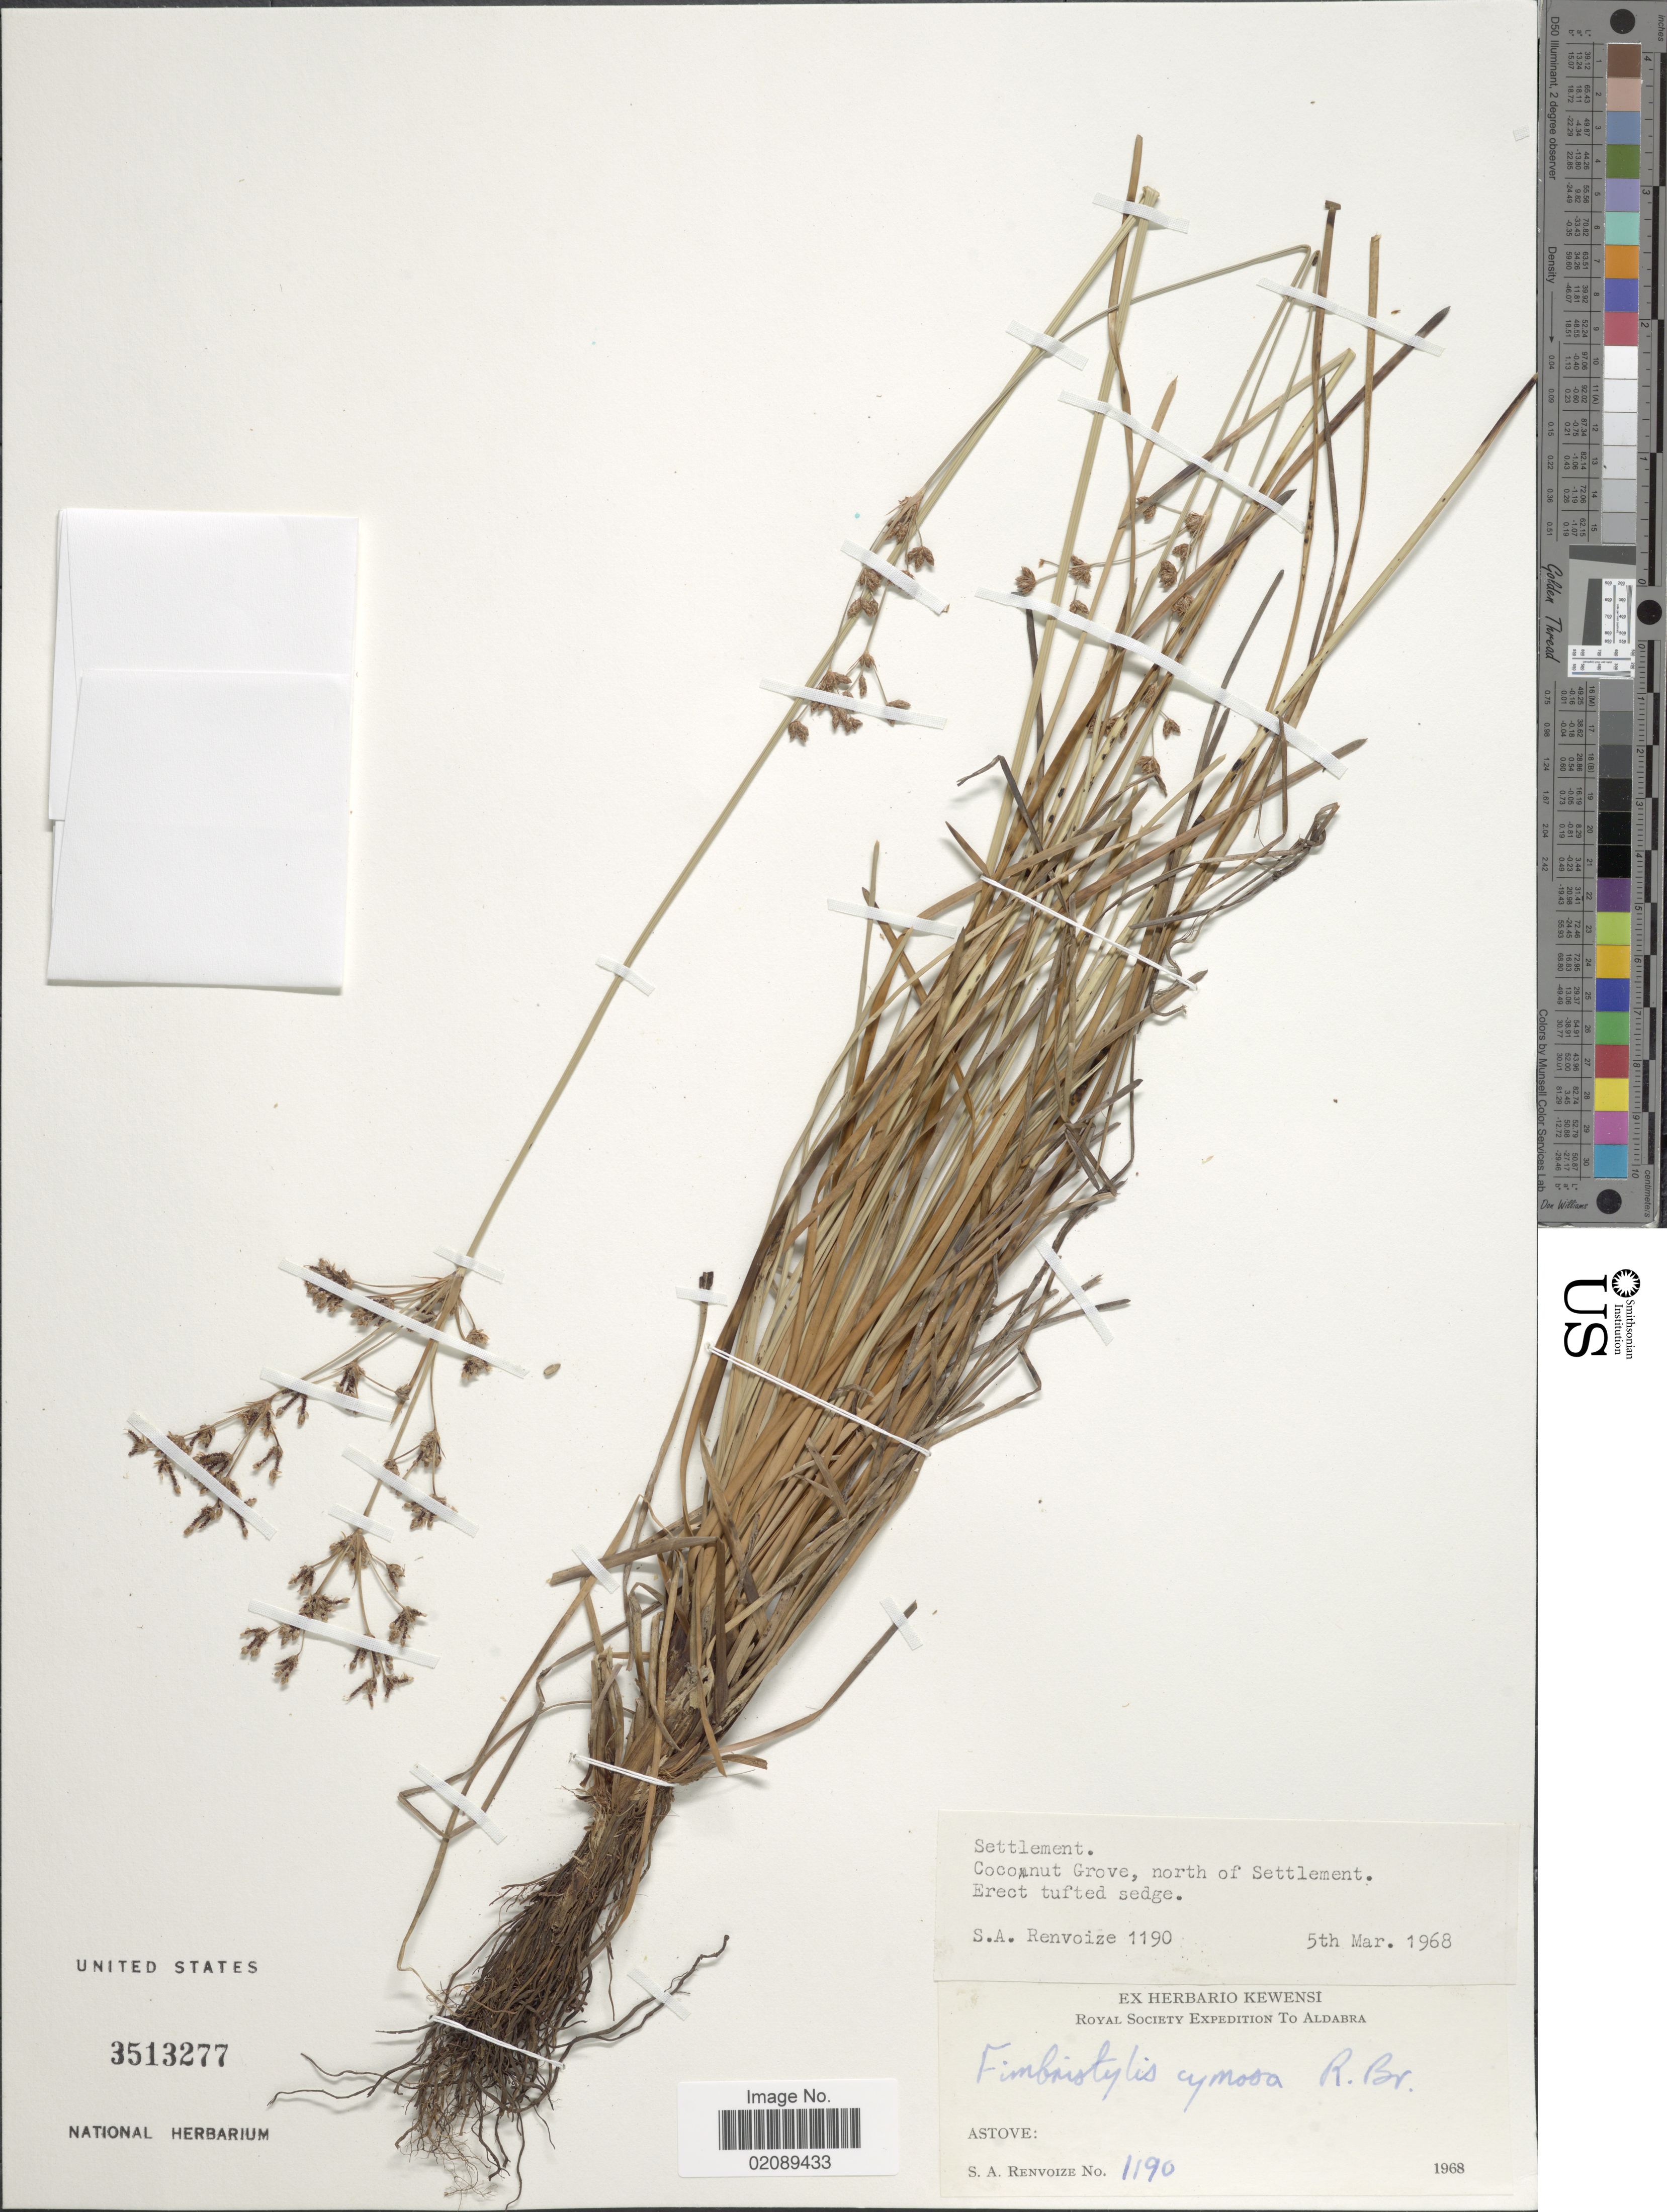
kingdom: Plantae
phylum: Tracheophyta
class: Liliopsida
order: Poales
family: Cyperaceae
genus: Fimbristylis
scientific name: Fimbristylis cymosa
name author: R. Br.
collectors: S. A. Renvoize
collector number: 1190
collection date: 1968-03-05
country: Seychelles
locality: Royalty Society to Aldabra, Asrove, Coconut Grove, north of Settlement, erect tufted sedge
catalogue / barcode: US 3513277